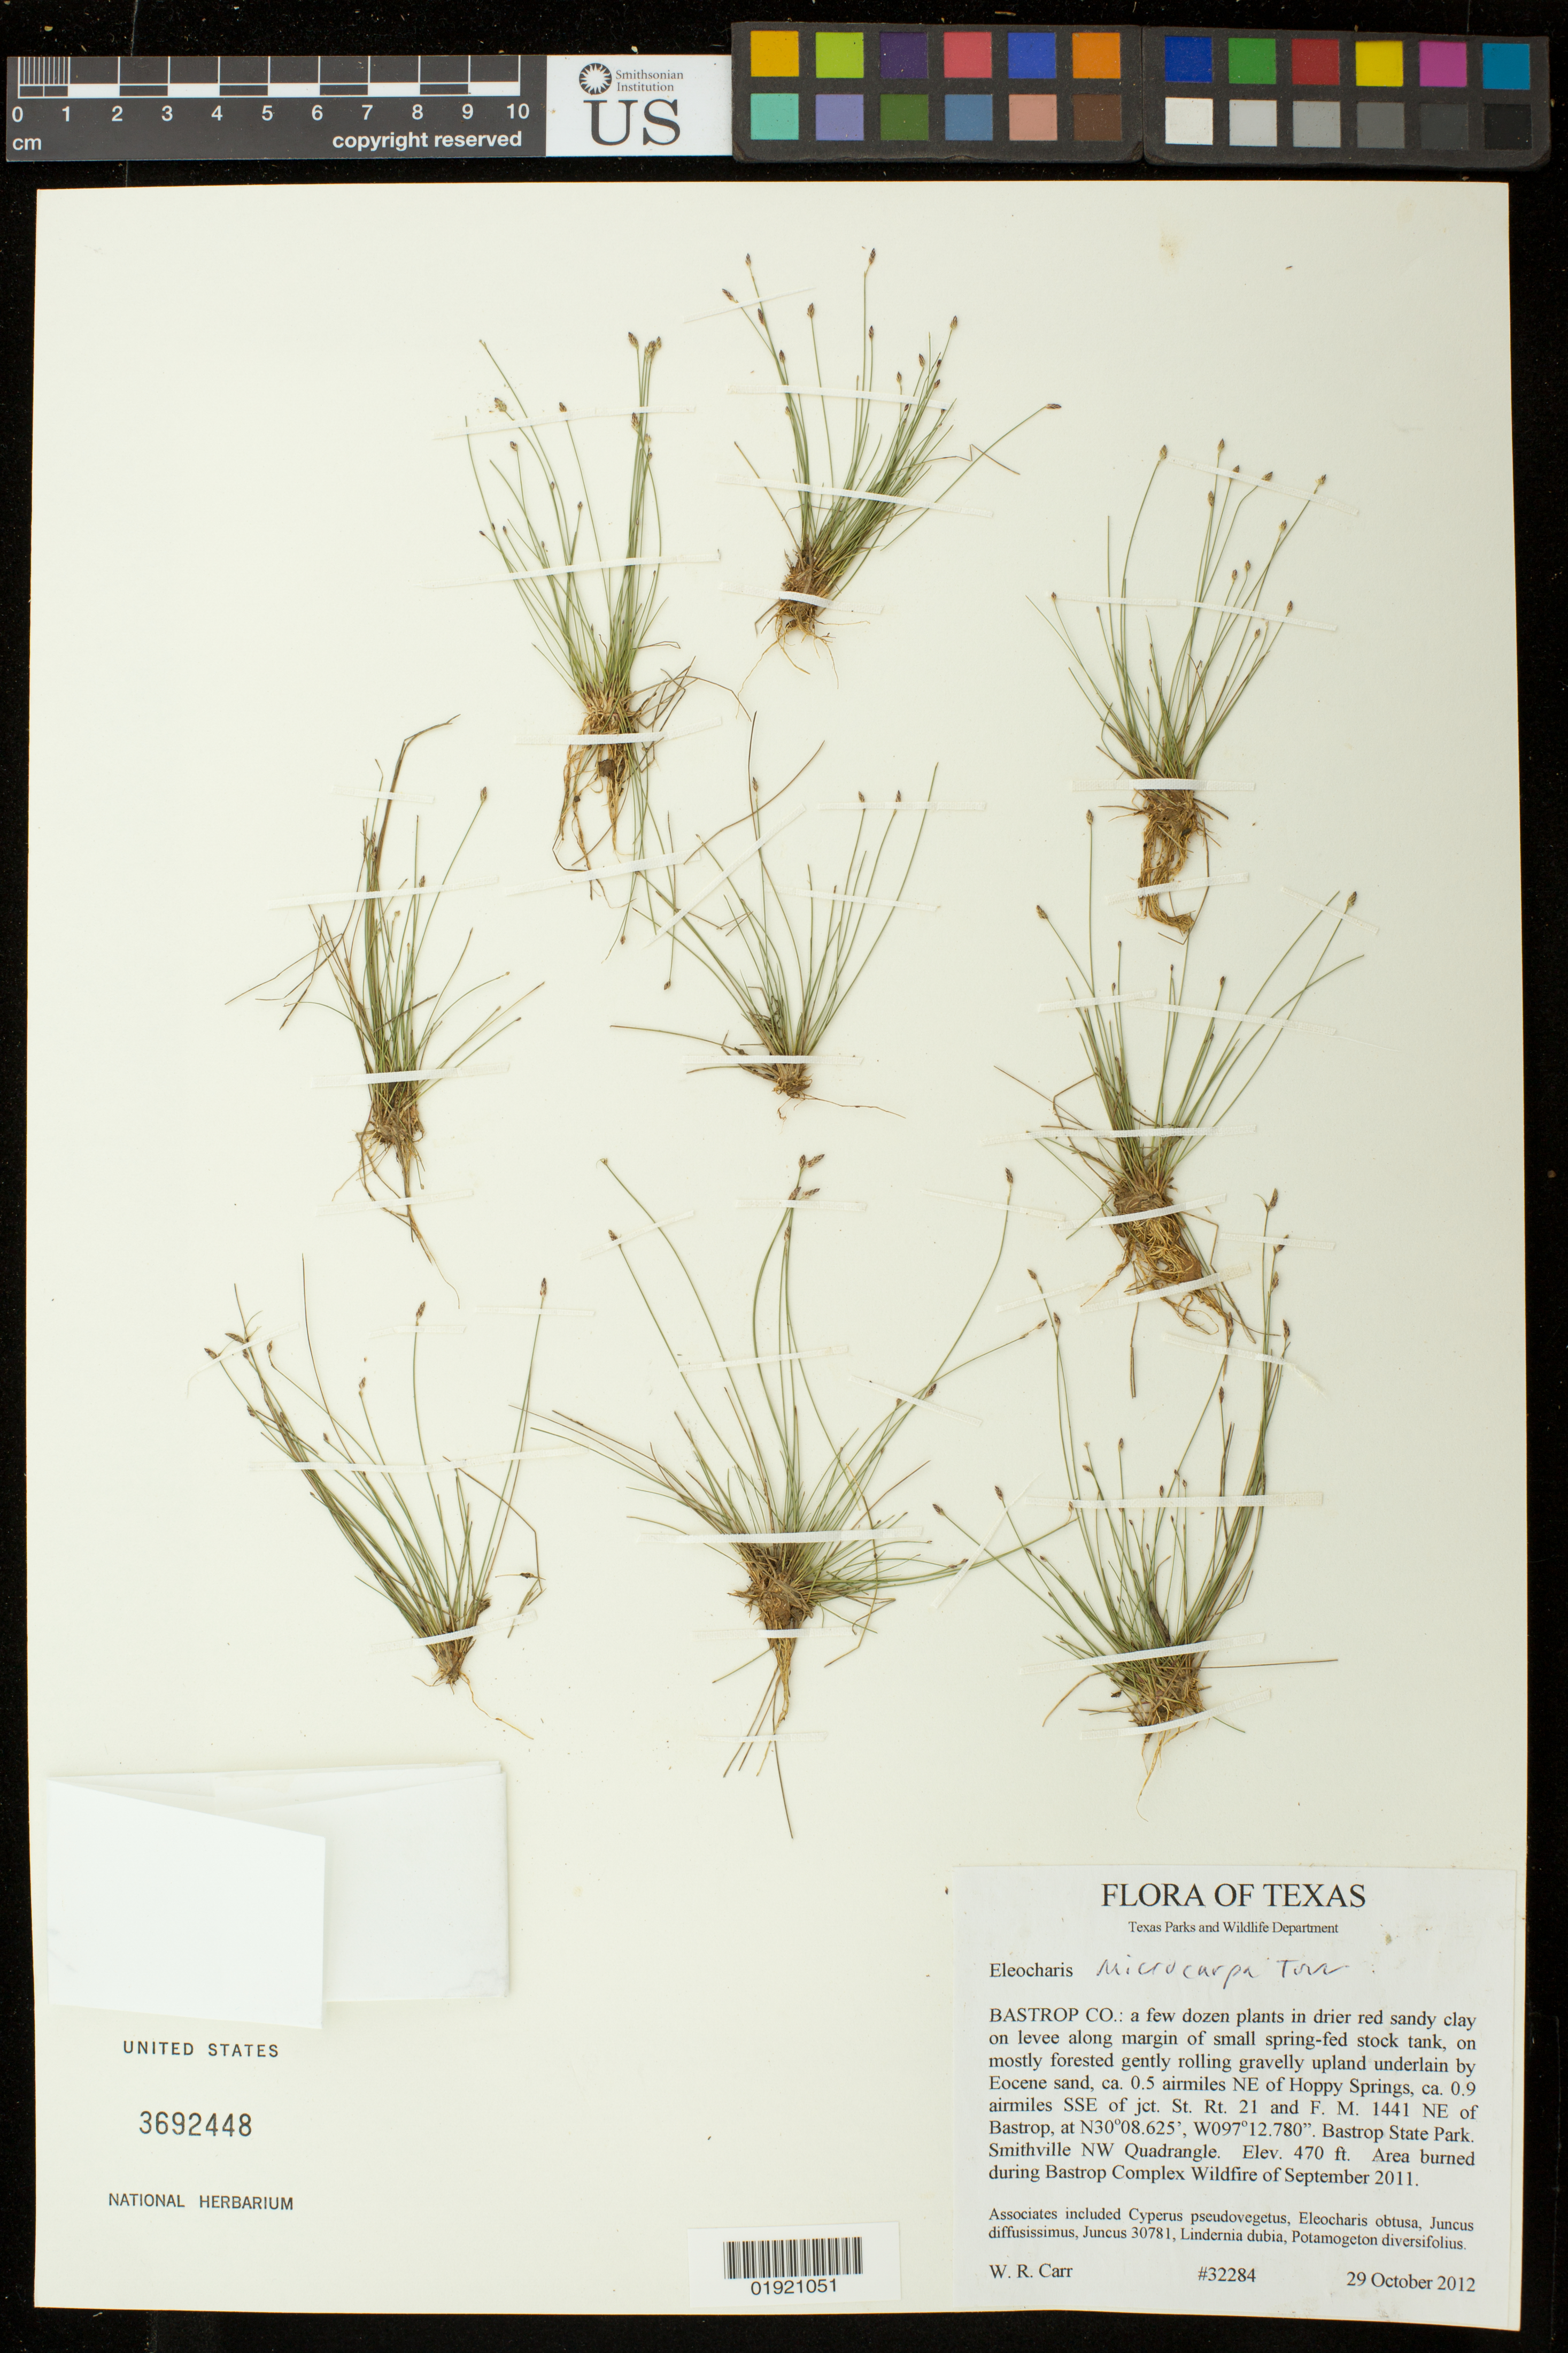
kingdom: Plantae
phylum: Tracheophyta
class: Liliopsida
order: Poales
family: Cyperaceae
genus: Eleocharis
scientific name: Eleocharis microcarpa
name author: Torr.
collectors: W. Carr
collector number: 32284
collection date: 2012-10-29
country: United States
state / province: Texas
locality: Bastrop Co.: ca. 0.5 airmiles NE of Hoppy Springs, ca. 0.9 airmiles SSE of jct. St. Rt. 21 and F.M. 1441 NE of Bastrop, Bastrop State Park. Smithville NW Quadrangle. Area burned during Bastrop Complex Wildfire of September 2011.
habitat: A few dozen plants in drier red sandy clay on levee along margin of small spring-fed stock tank, on mostly forested gently rolling gravelly upland underlain by Eocene sand.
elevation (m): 143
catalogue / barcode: US 3692448